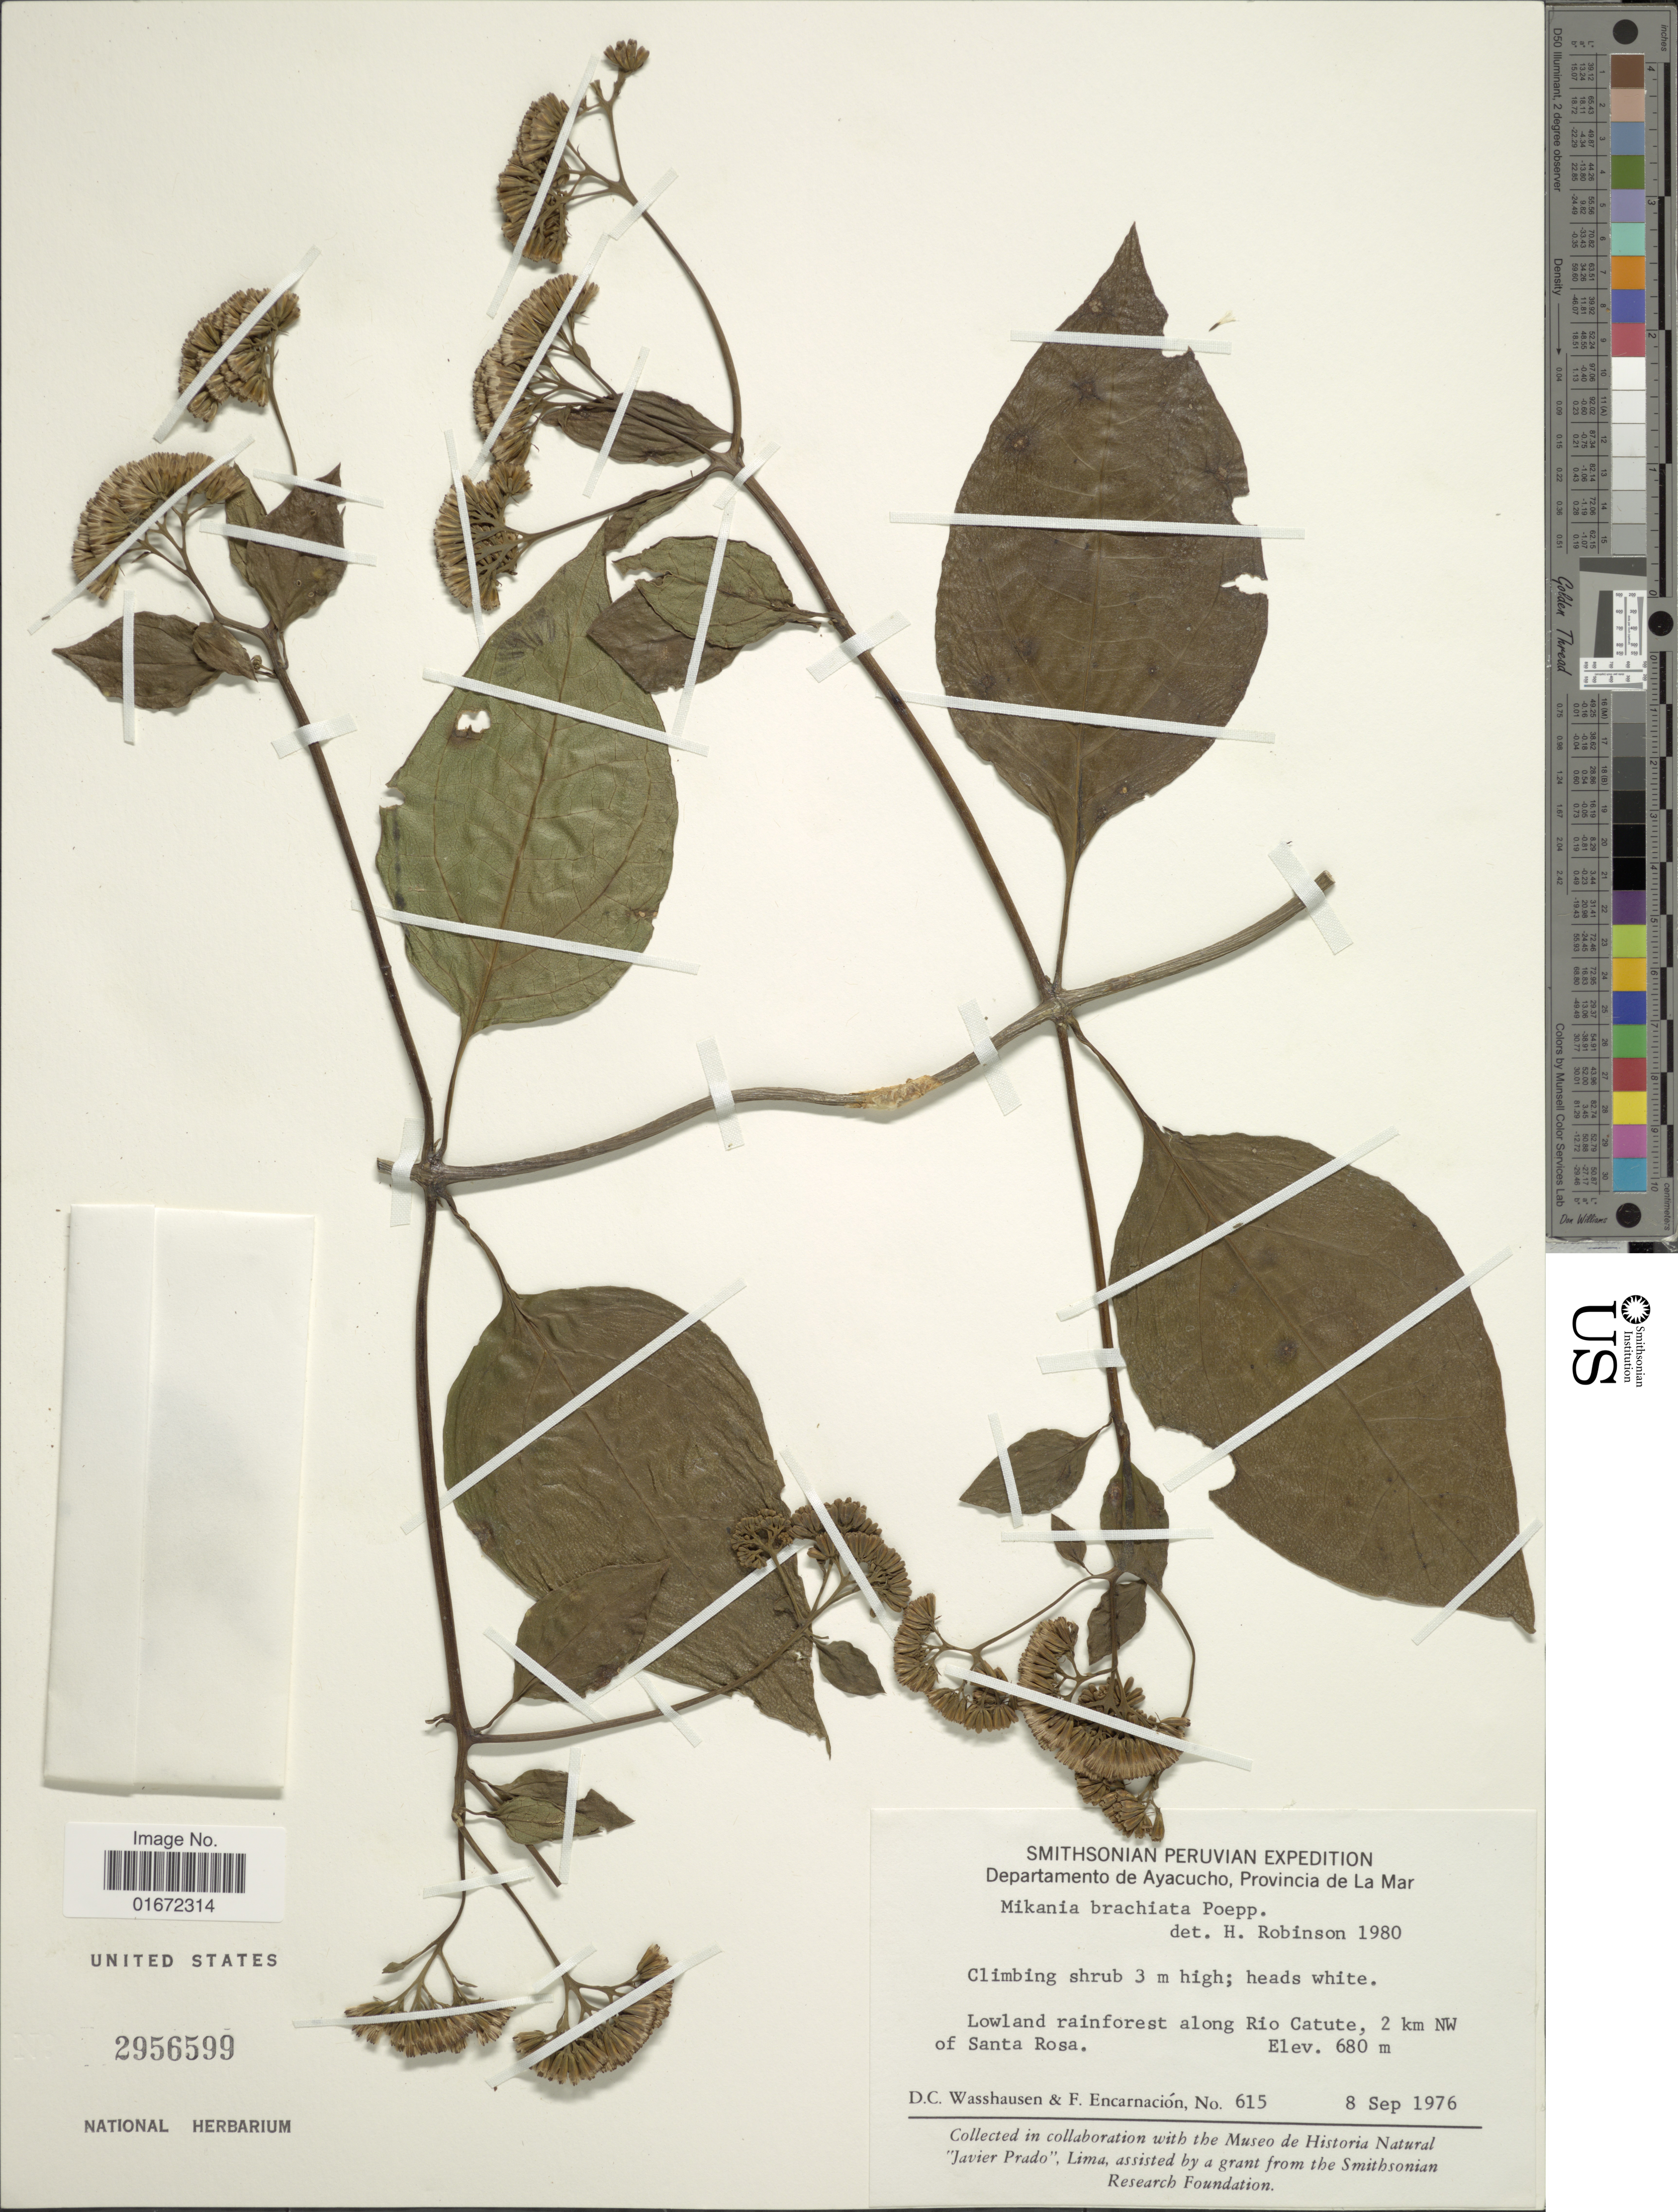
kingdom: Plantae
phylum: Tracheophyta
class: Magnoliopsida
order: Asterales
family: Asteraceae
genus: Mikania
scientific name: Mikania guaco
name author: Humb. & Bonpl.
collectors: D. C. Wasshausen & F. Encarnación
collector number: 615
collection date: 1976-09-08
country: Peru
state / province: Ayacucho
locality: Departamento de Ayacucho, Provincia de La Mar. Lowland rainforest along Rio Catute, 2 km NW of Santa Rosa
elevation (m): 680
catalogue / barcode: US 2956599